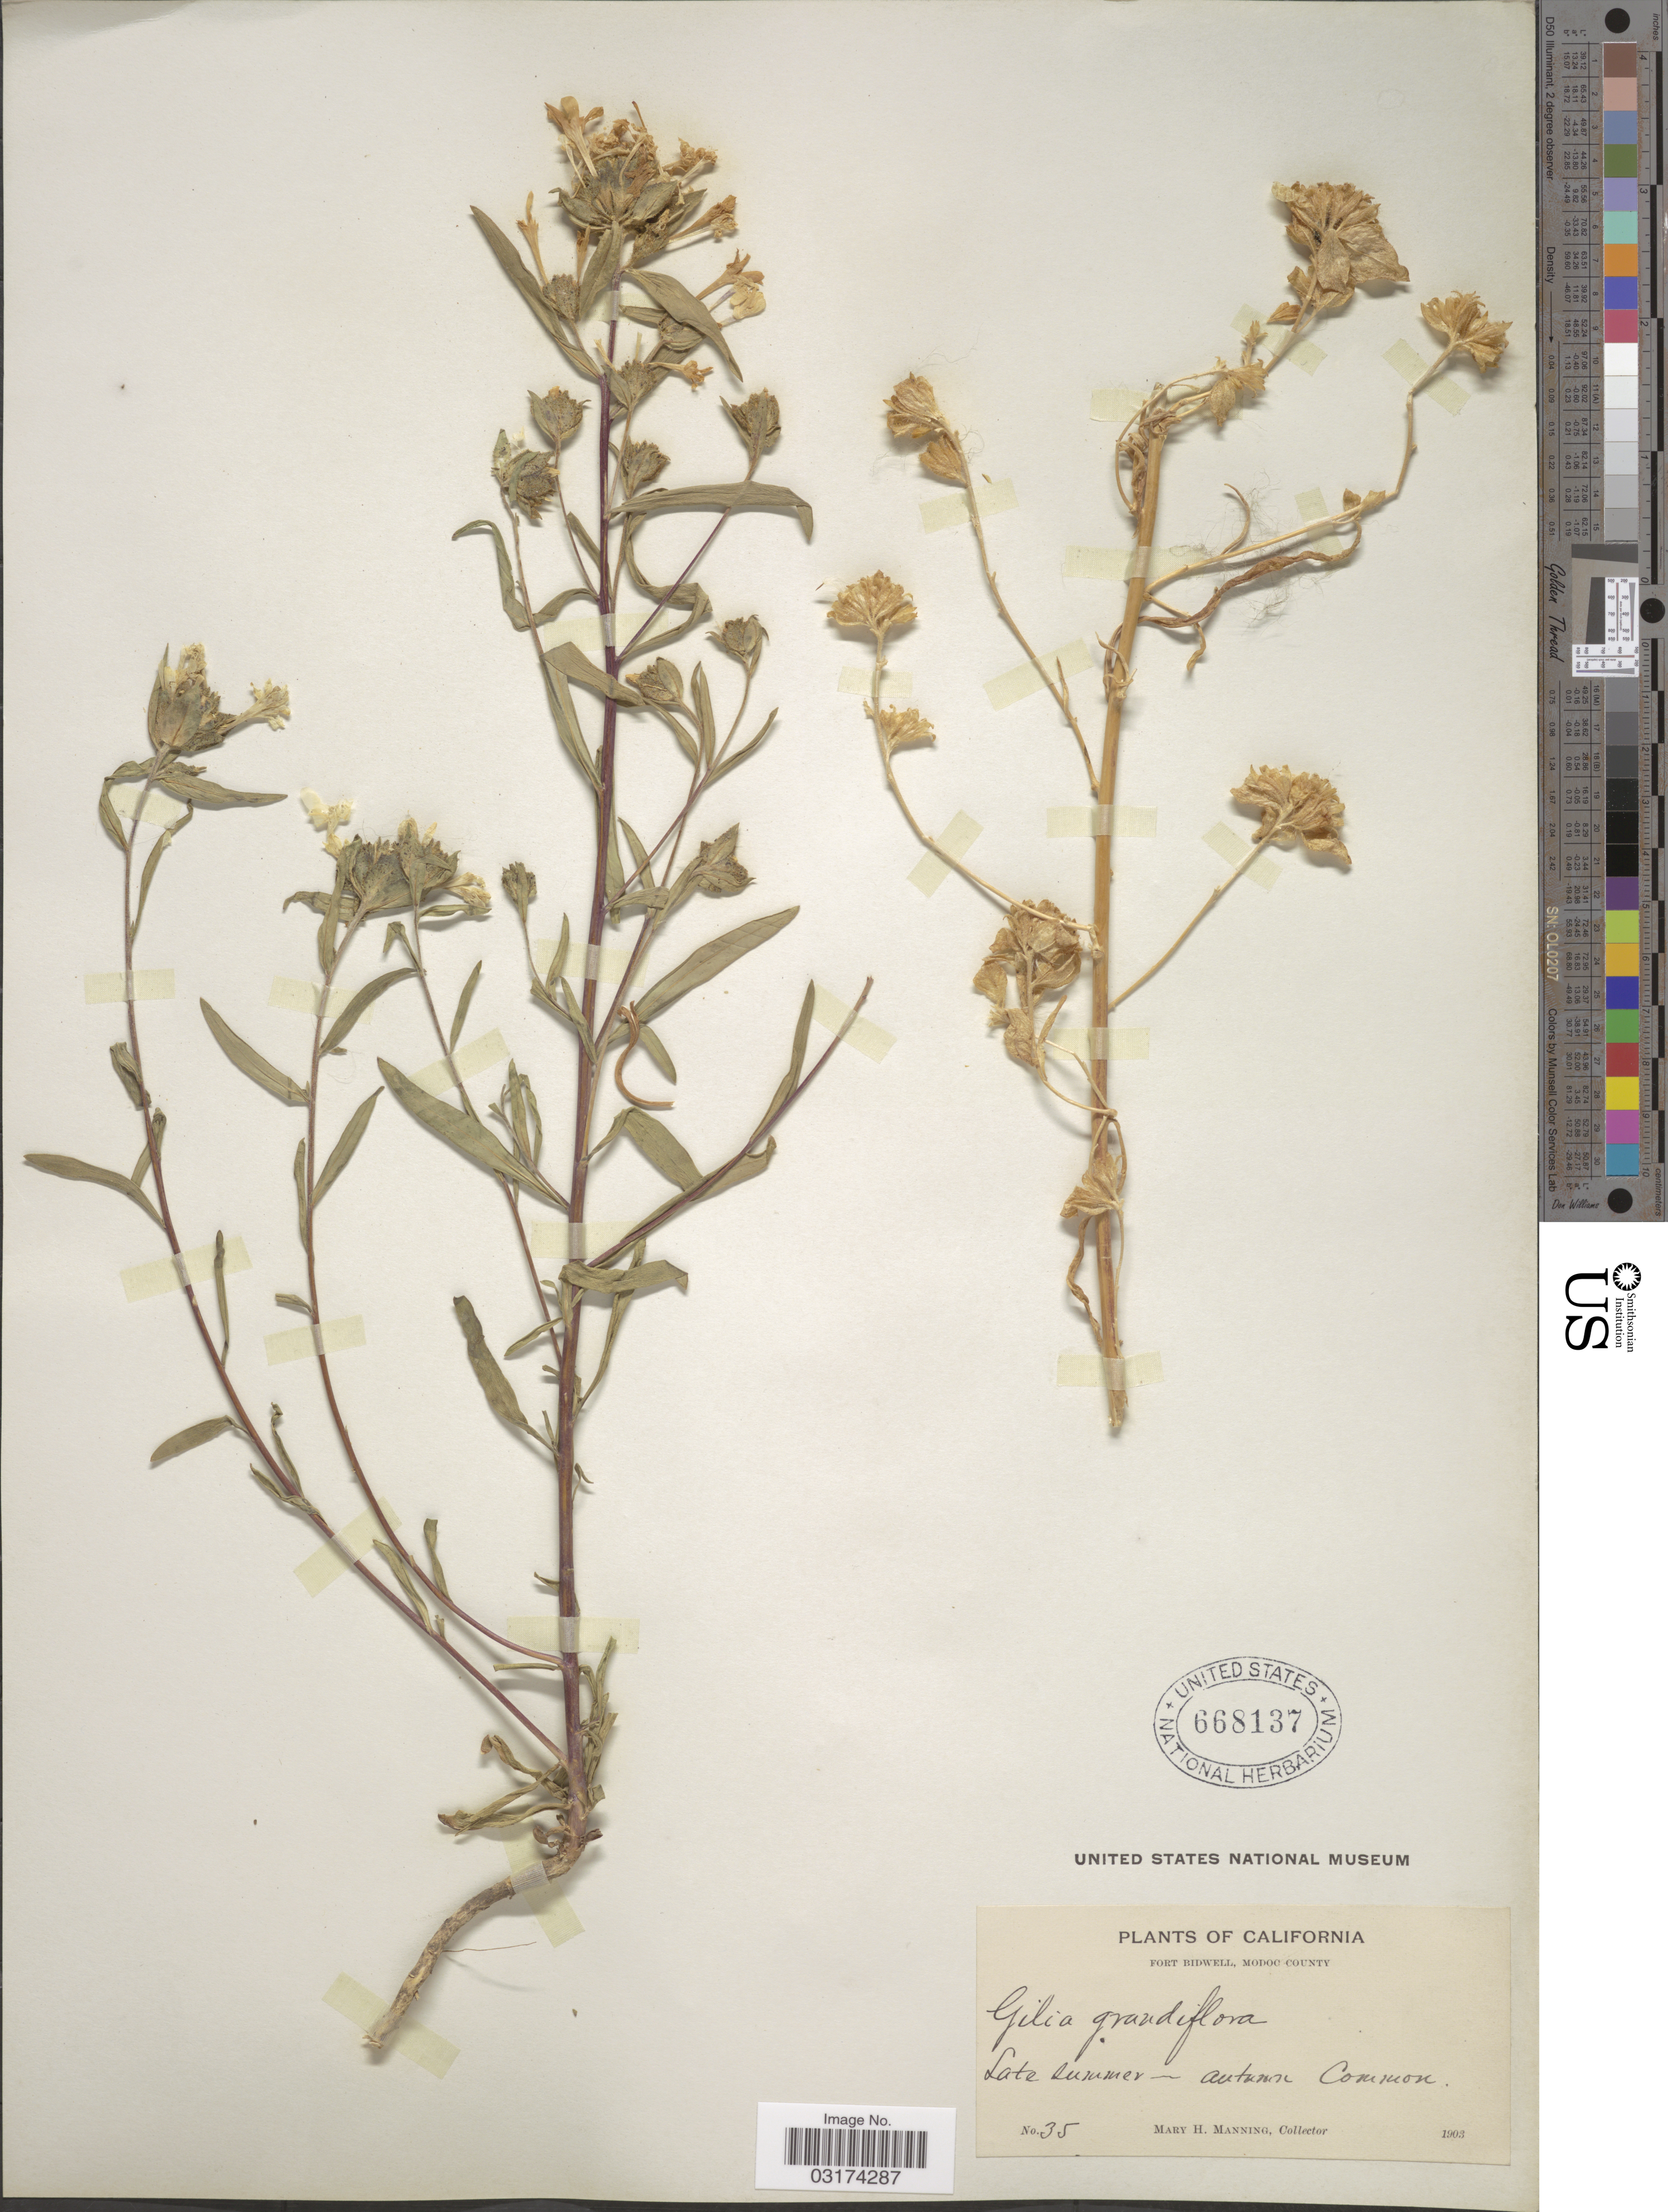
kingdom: Plantae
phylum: Tracheophyta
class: Magnoliopsida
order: Ericales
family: Polemoniaceae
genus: Collomia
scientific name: Collomia grandiflora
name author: Douglas ex Lindl.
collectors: M. Manning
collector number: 35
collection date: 1903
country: United States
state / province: California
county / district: Modoc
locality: Fort Bidwell, Modoc County.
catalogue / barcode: US 668137